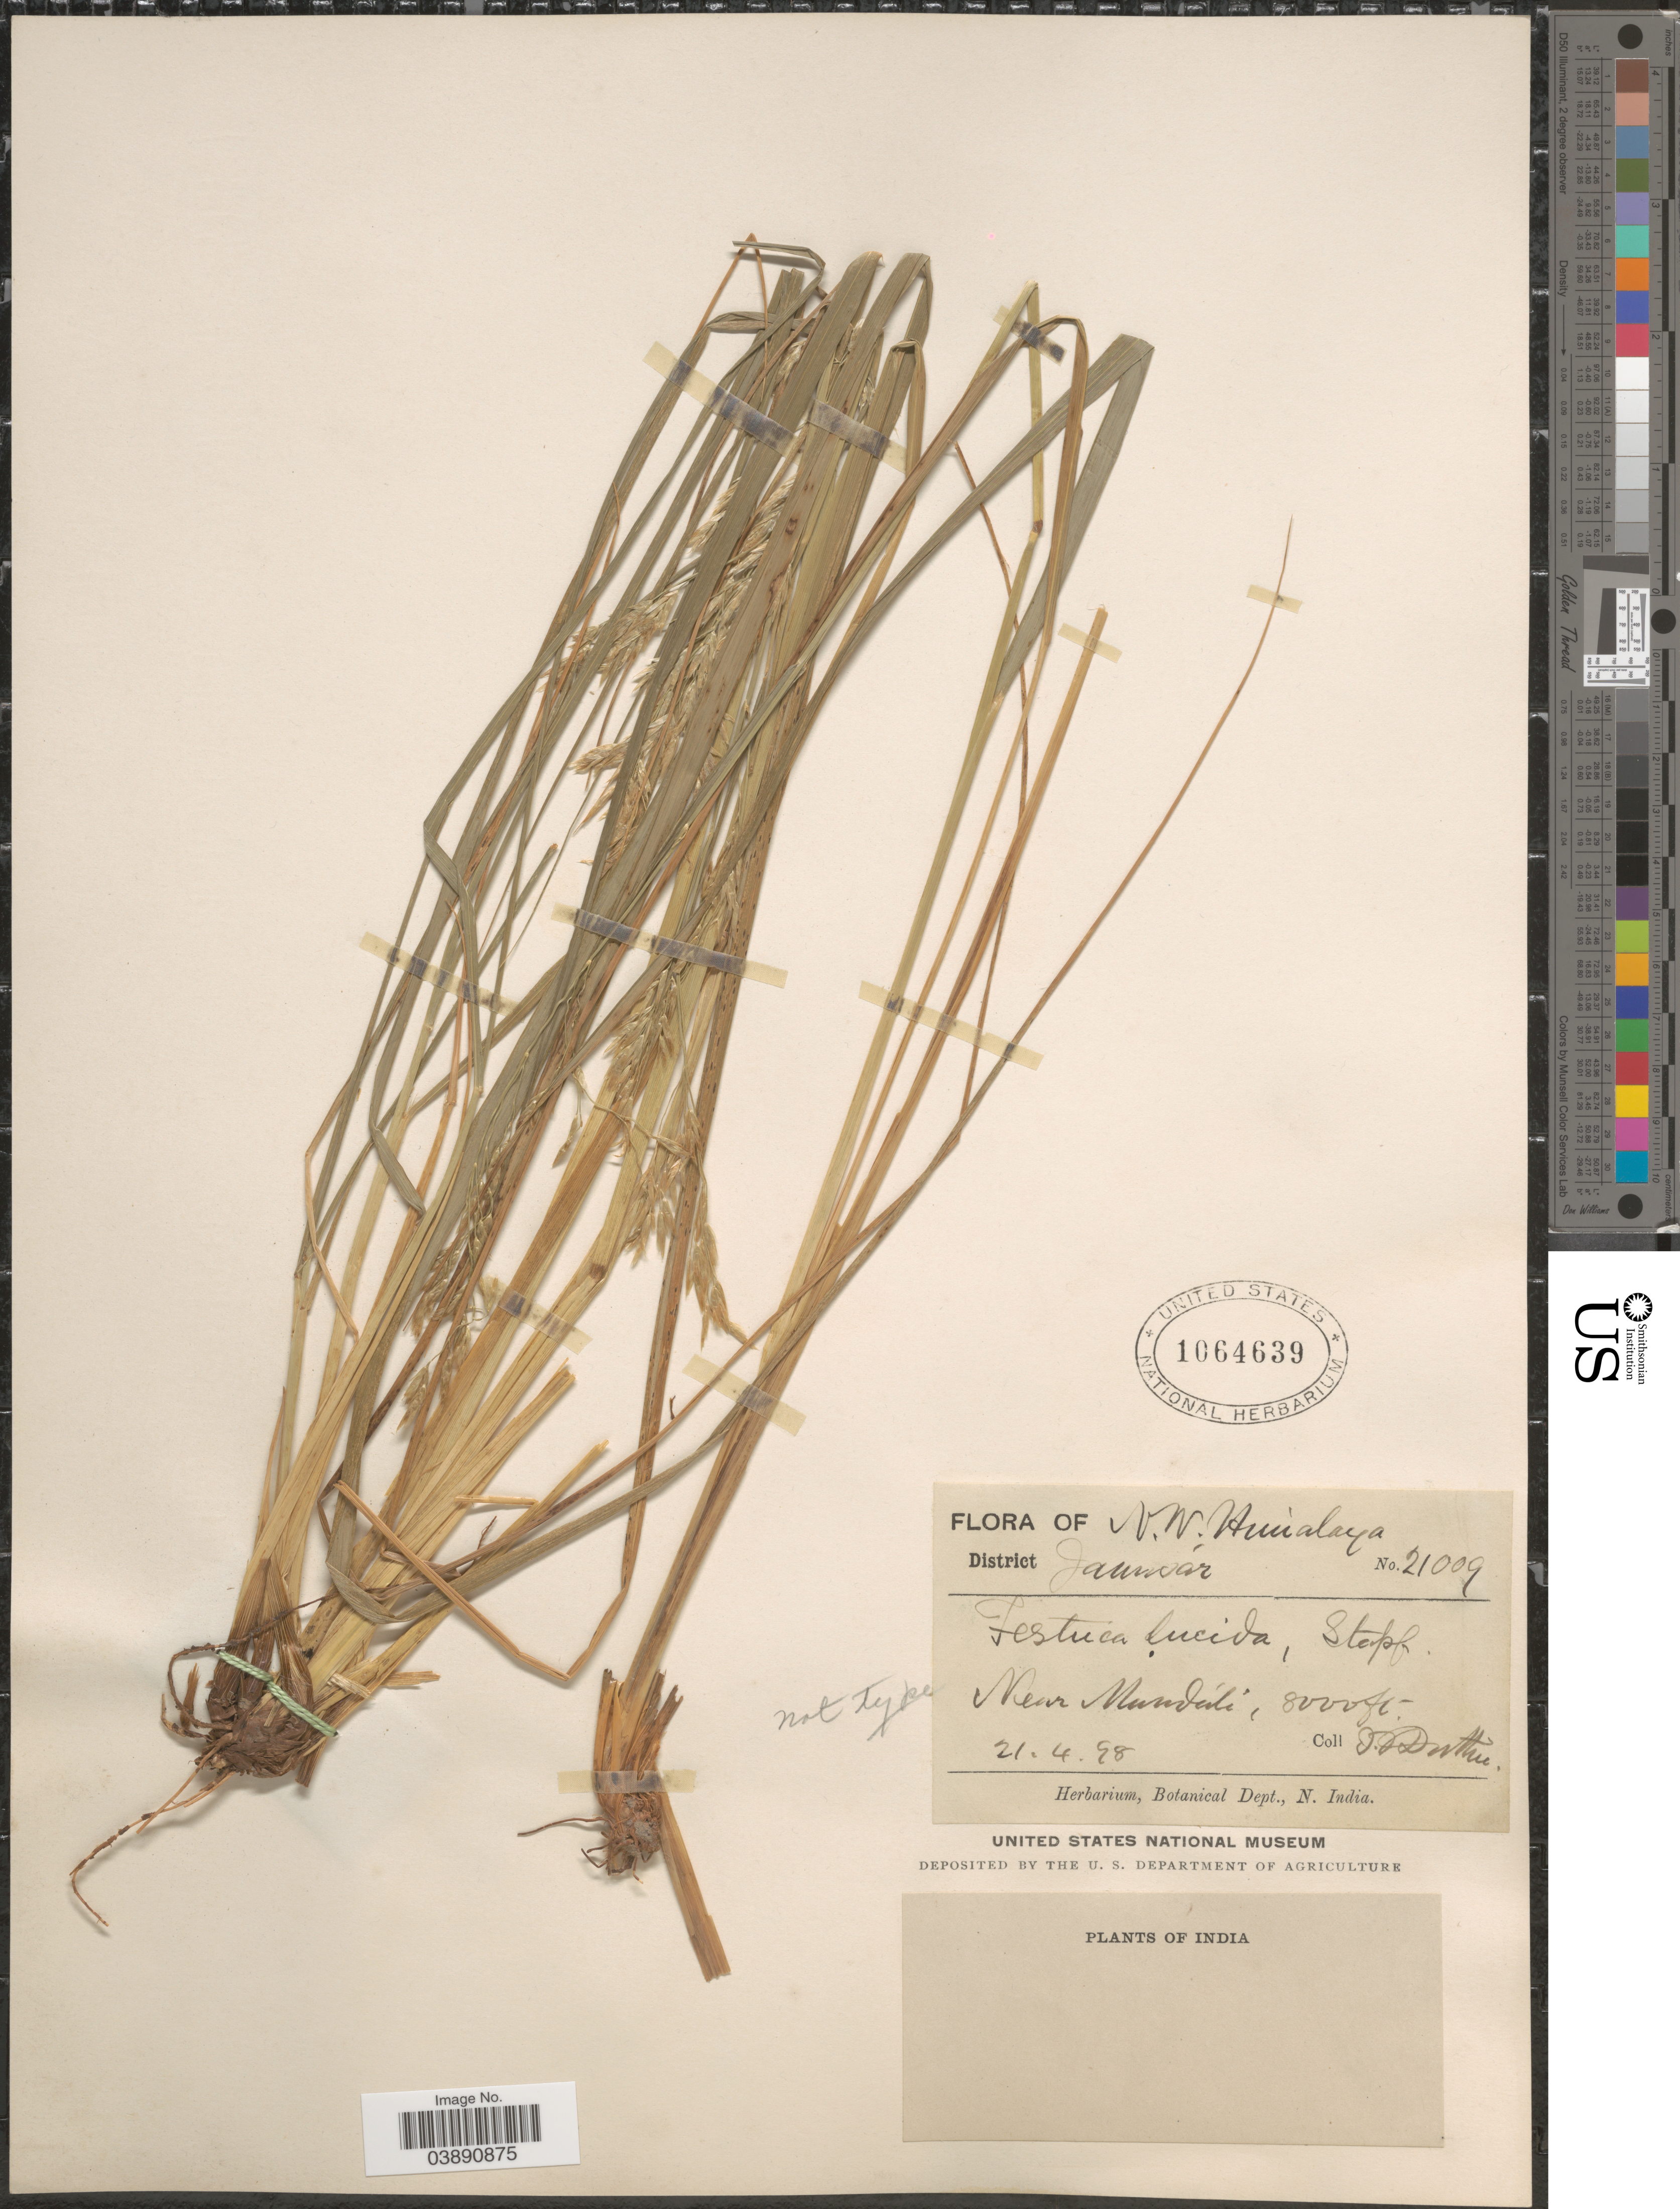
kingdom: Plantae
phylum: Tracheophyta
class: Liliopsida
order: Poales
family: Poaceae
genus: Festuca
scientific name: Festuca lucida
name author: Stapf & Hook. f.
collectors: J. F. Duthie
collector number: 21009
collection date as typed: Transcribed d/m/y: 21/4/98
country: India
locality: N. W. Himalaya. District Jaunsár. Near Mandalí.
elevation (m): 2438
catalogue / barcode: US 1064639